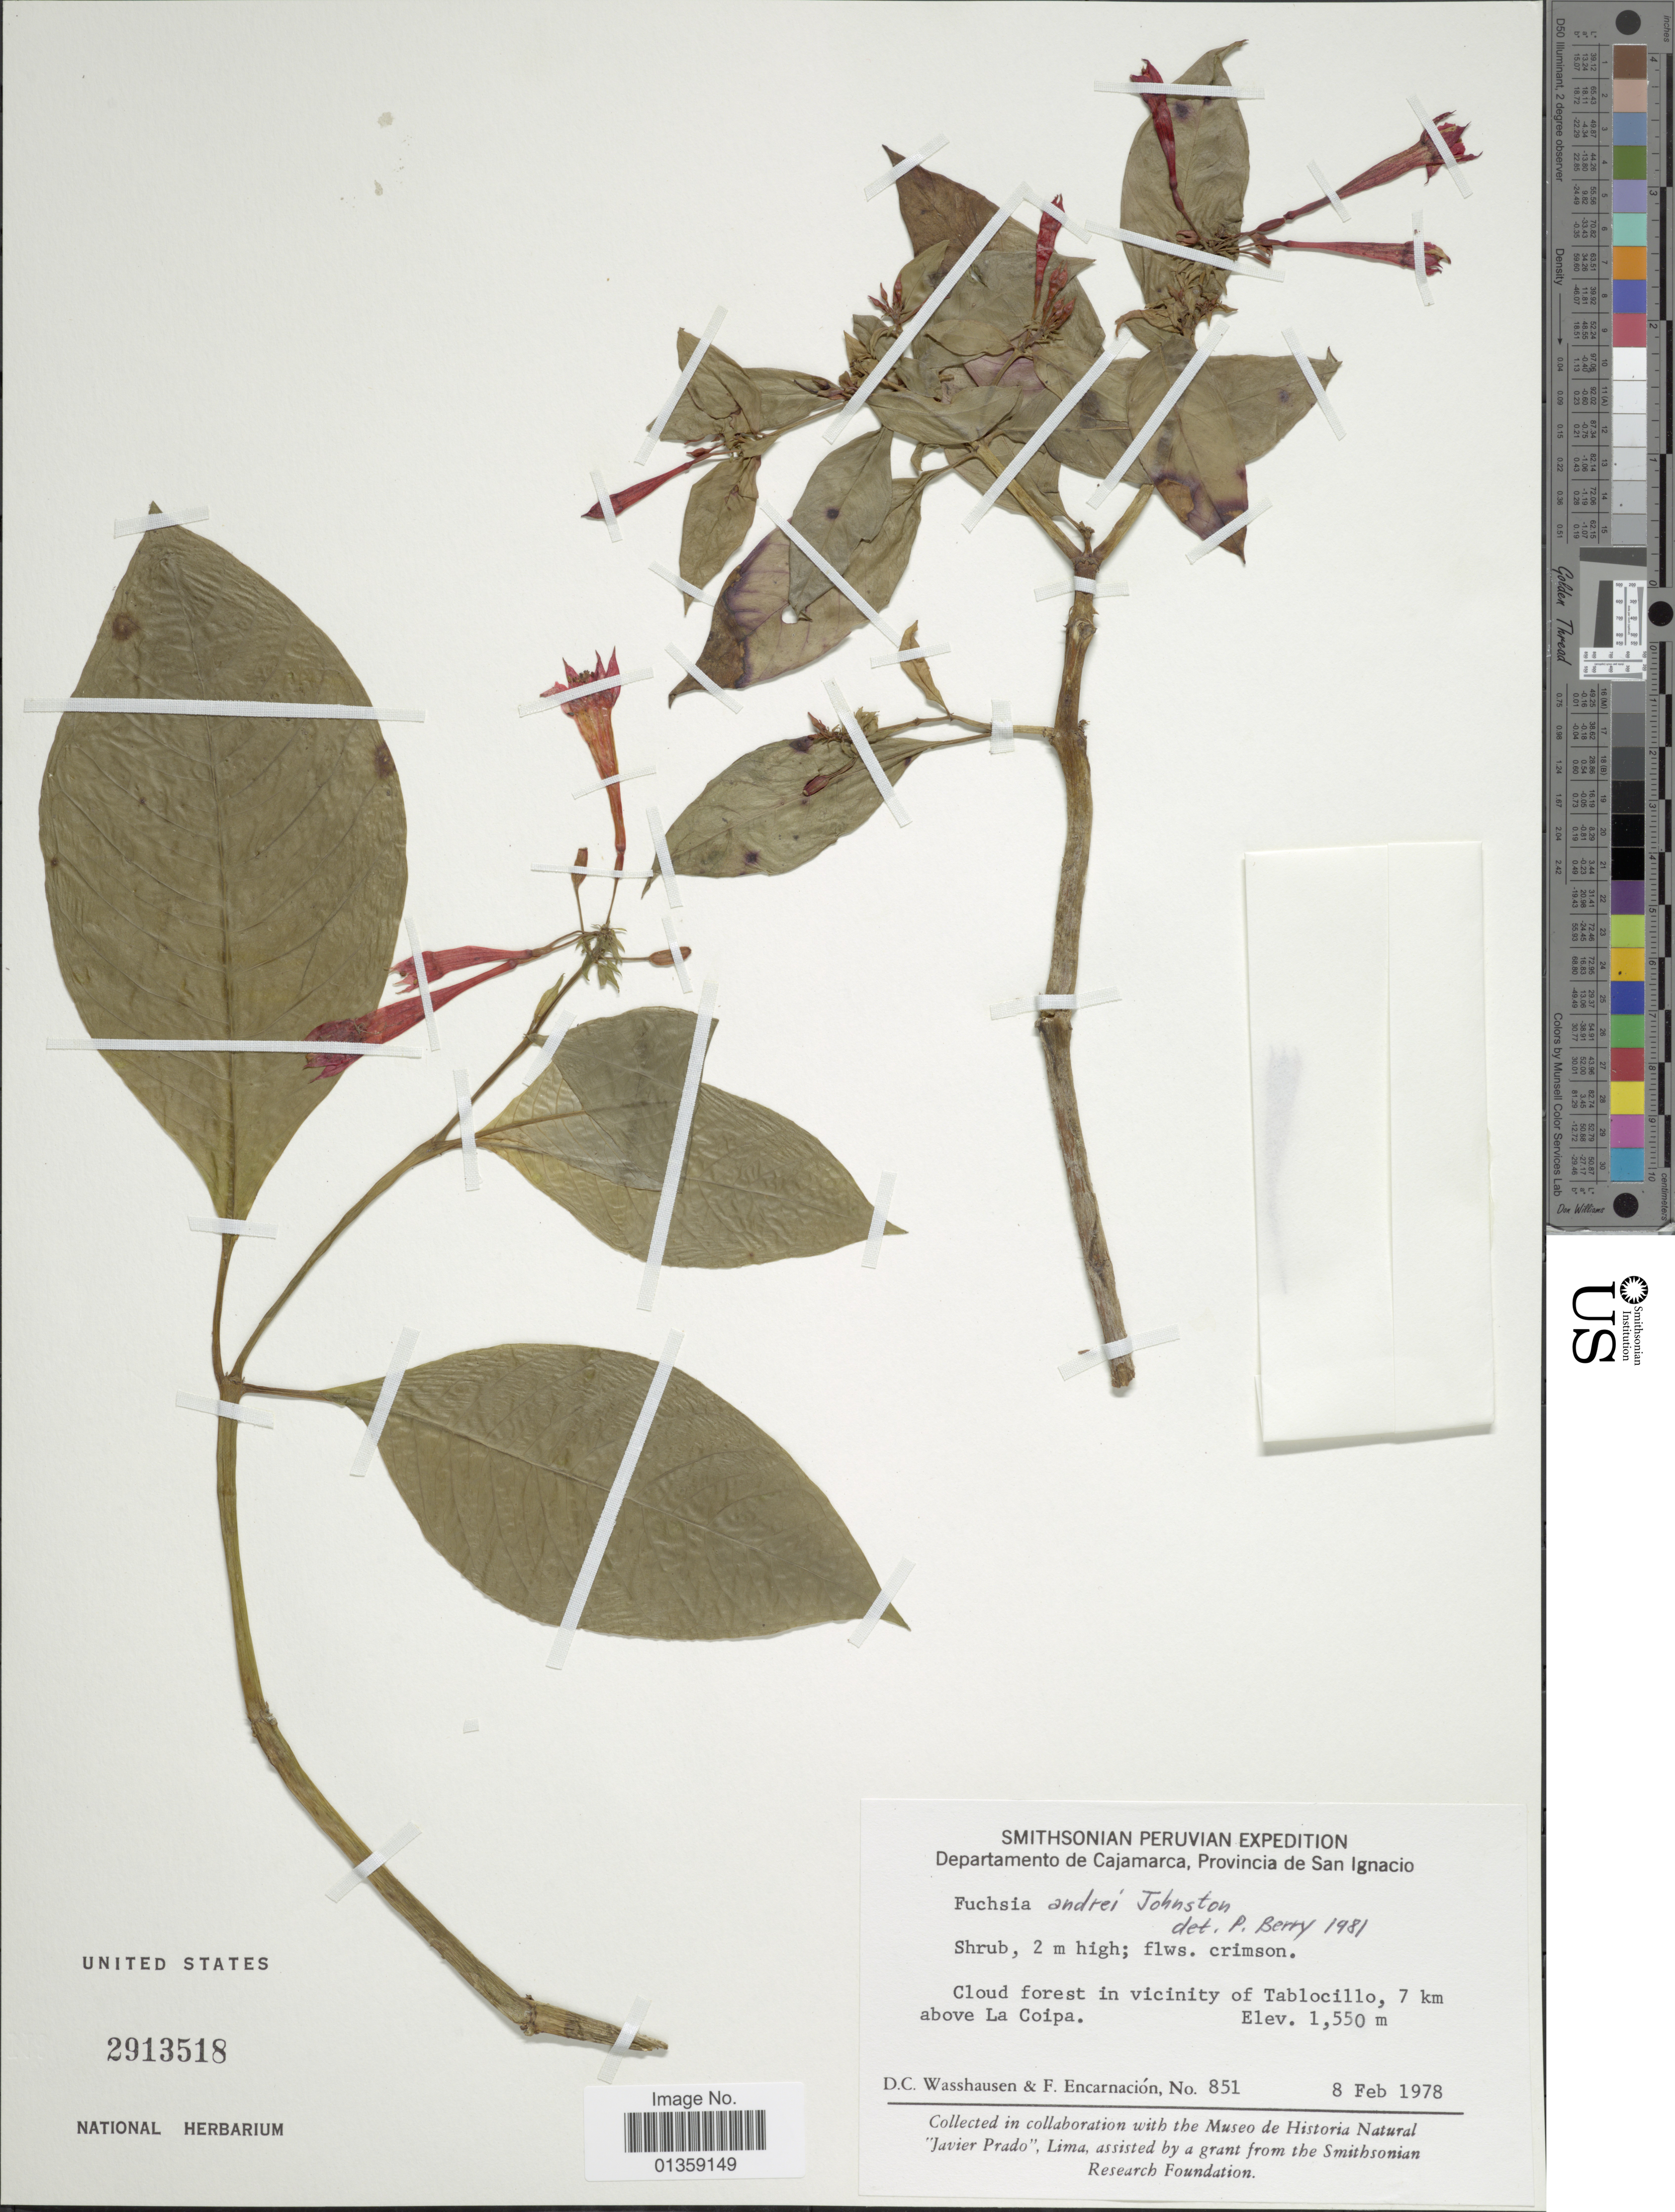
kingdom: Plantae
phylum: Tracheophyta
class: Magnoliopsida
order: Myrtales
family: Onagraceae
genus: Fuchsia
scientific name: Fuchsia andrei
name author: I.M. Johnst.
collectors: D. C. Wasshausen & F. Encarnación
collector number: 851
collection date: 1978-02-08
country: Peru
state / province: Cajamarca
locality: Provincia de San Ignacio, in vicinity of Tablocillo, 7 km above La Coipa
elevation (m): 1550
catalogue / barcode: US 2913518